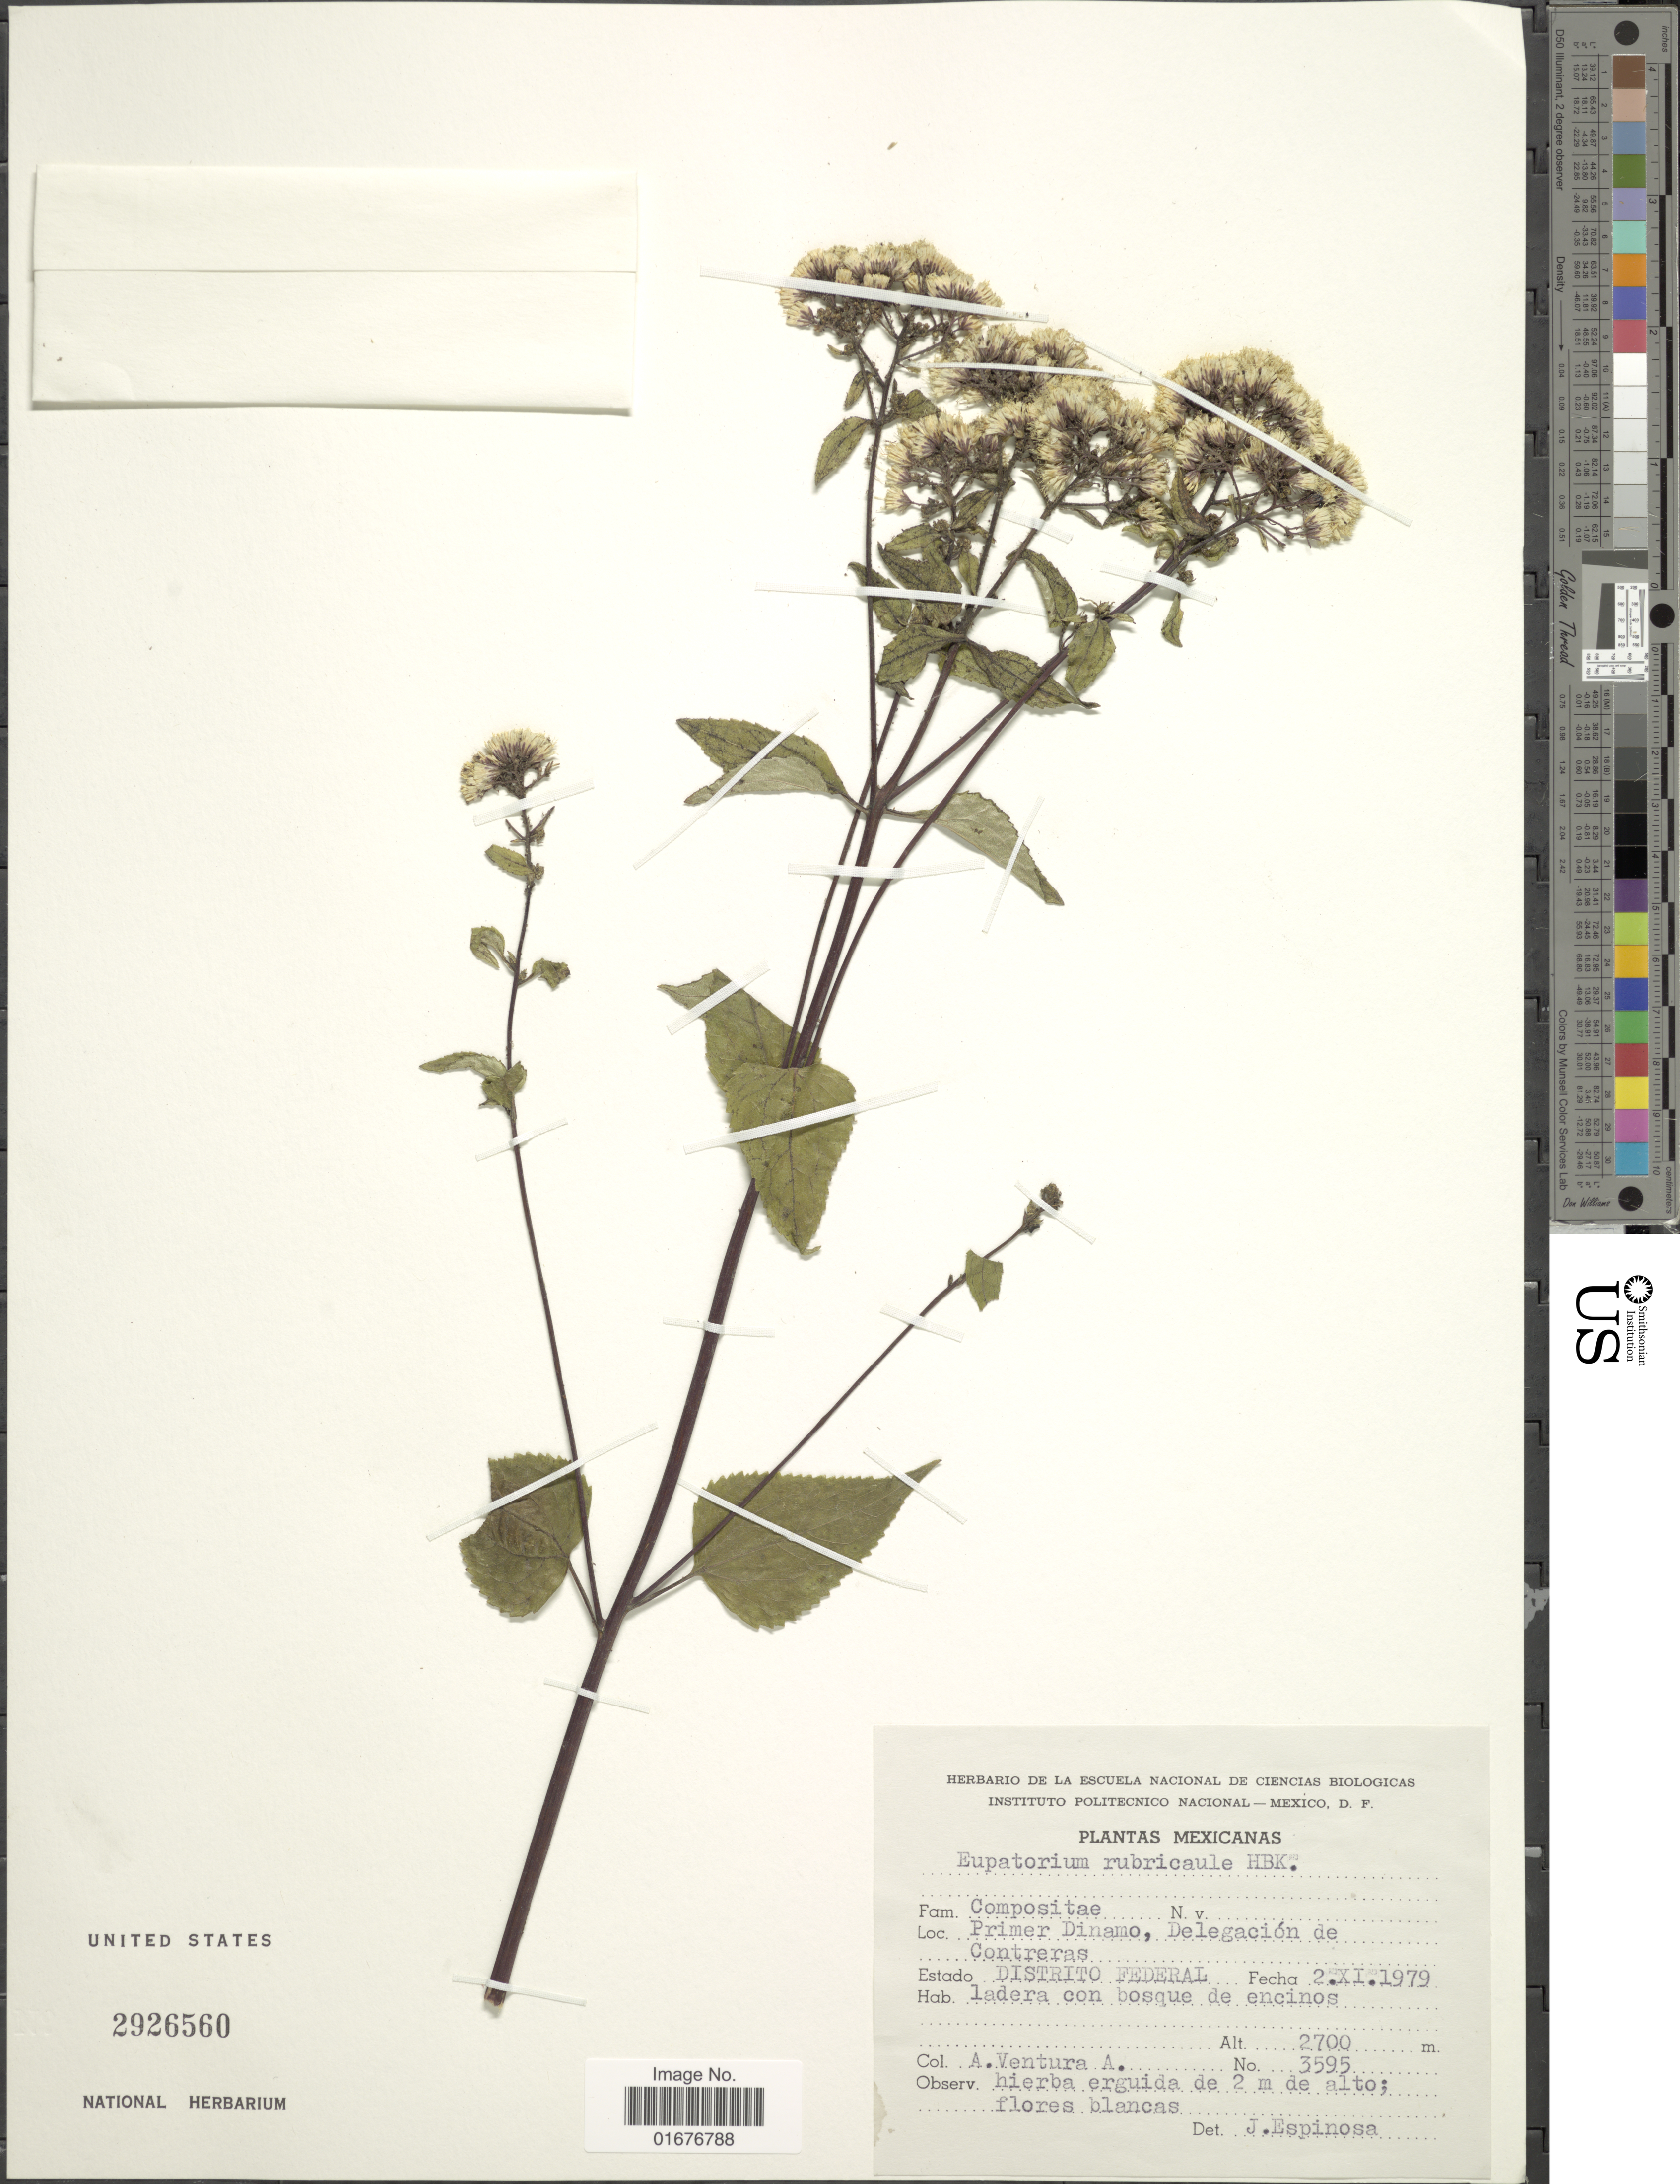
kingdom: Plantae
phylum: Tracheophyta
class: Magnoliopsida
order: Asterales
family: Asteraceae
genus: Ageratina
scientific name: Ageratina rubricaulis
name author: (Kunth) R.M. King & H. Rob.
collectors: A. Ventura A.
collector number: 3595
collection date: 1979-11-02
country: Mexico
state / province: Distrito Federal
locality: Primer Dinamo, Delegación de Contreras, ladera con bosque de encinos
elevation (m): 2700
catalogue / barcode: US 2926560